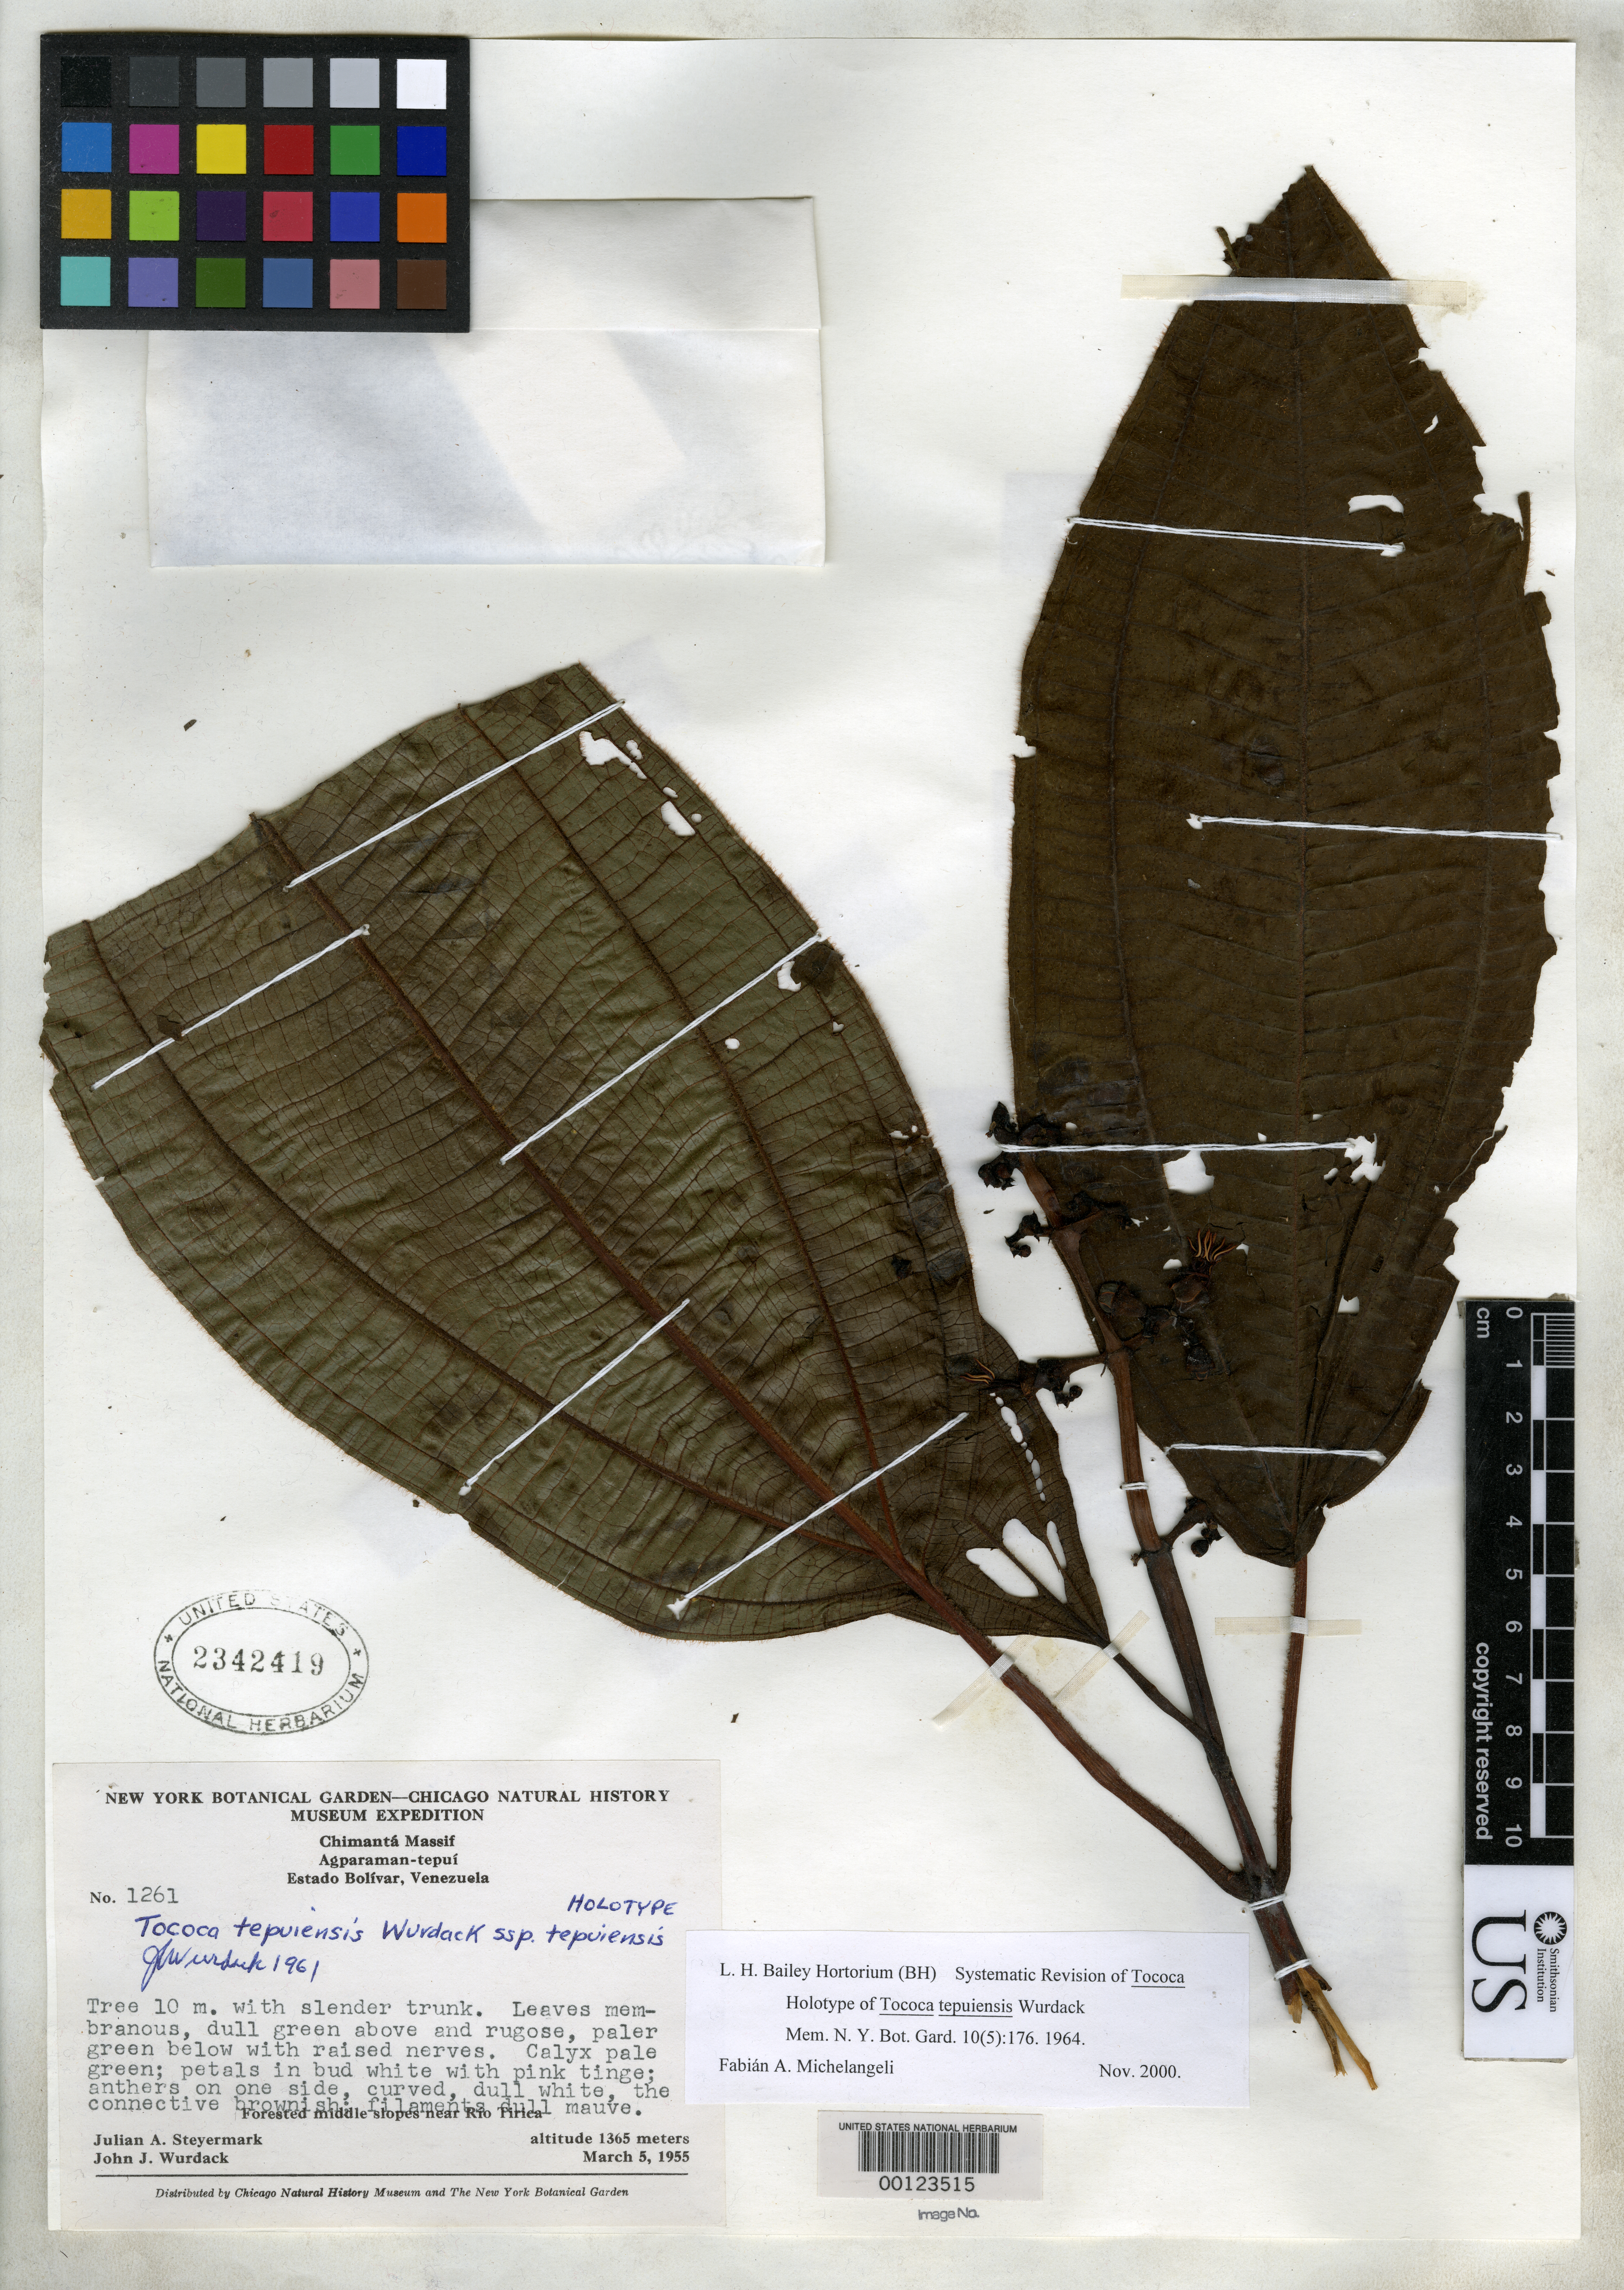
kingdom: Plantae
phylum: Tracheophyta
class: Magnoliopsida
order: Myrtales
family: Melastomataceae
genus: Tococa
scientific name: Tococa tepuiensis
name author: Wurdack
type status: Holotype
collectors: J. Steyermark & J. J. Wurdack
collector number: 1261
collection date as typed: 05 Mar 1955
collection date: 1955-03-05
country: Venezuela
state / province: Bolivar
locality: Agparaman-Tepui, Chimanta Massif, near Rio Tirica.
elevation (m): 1365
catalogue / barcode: US 2342419